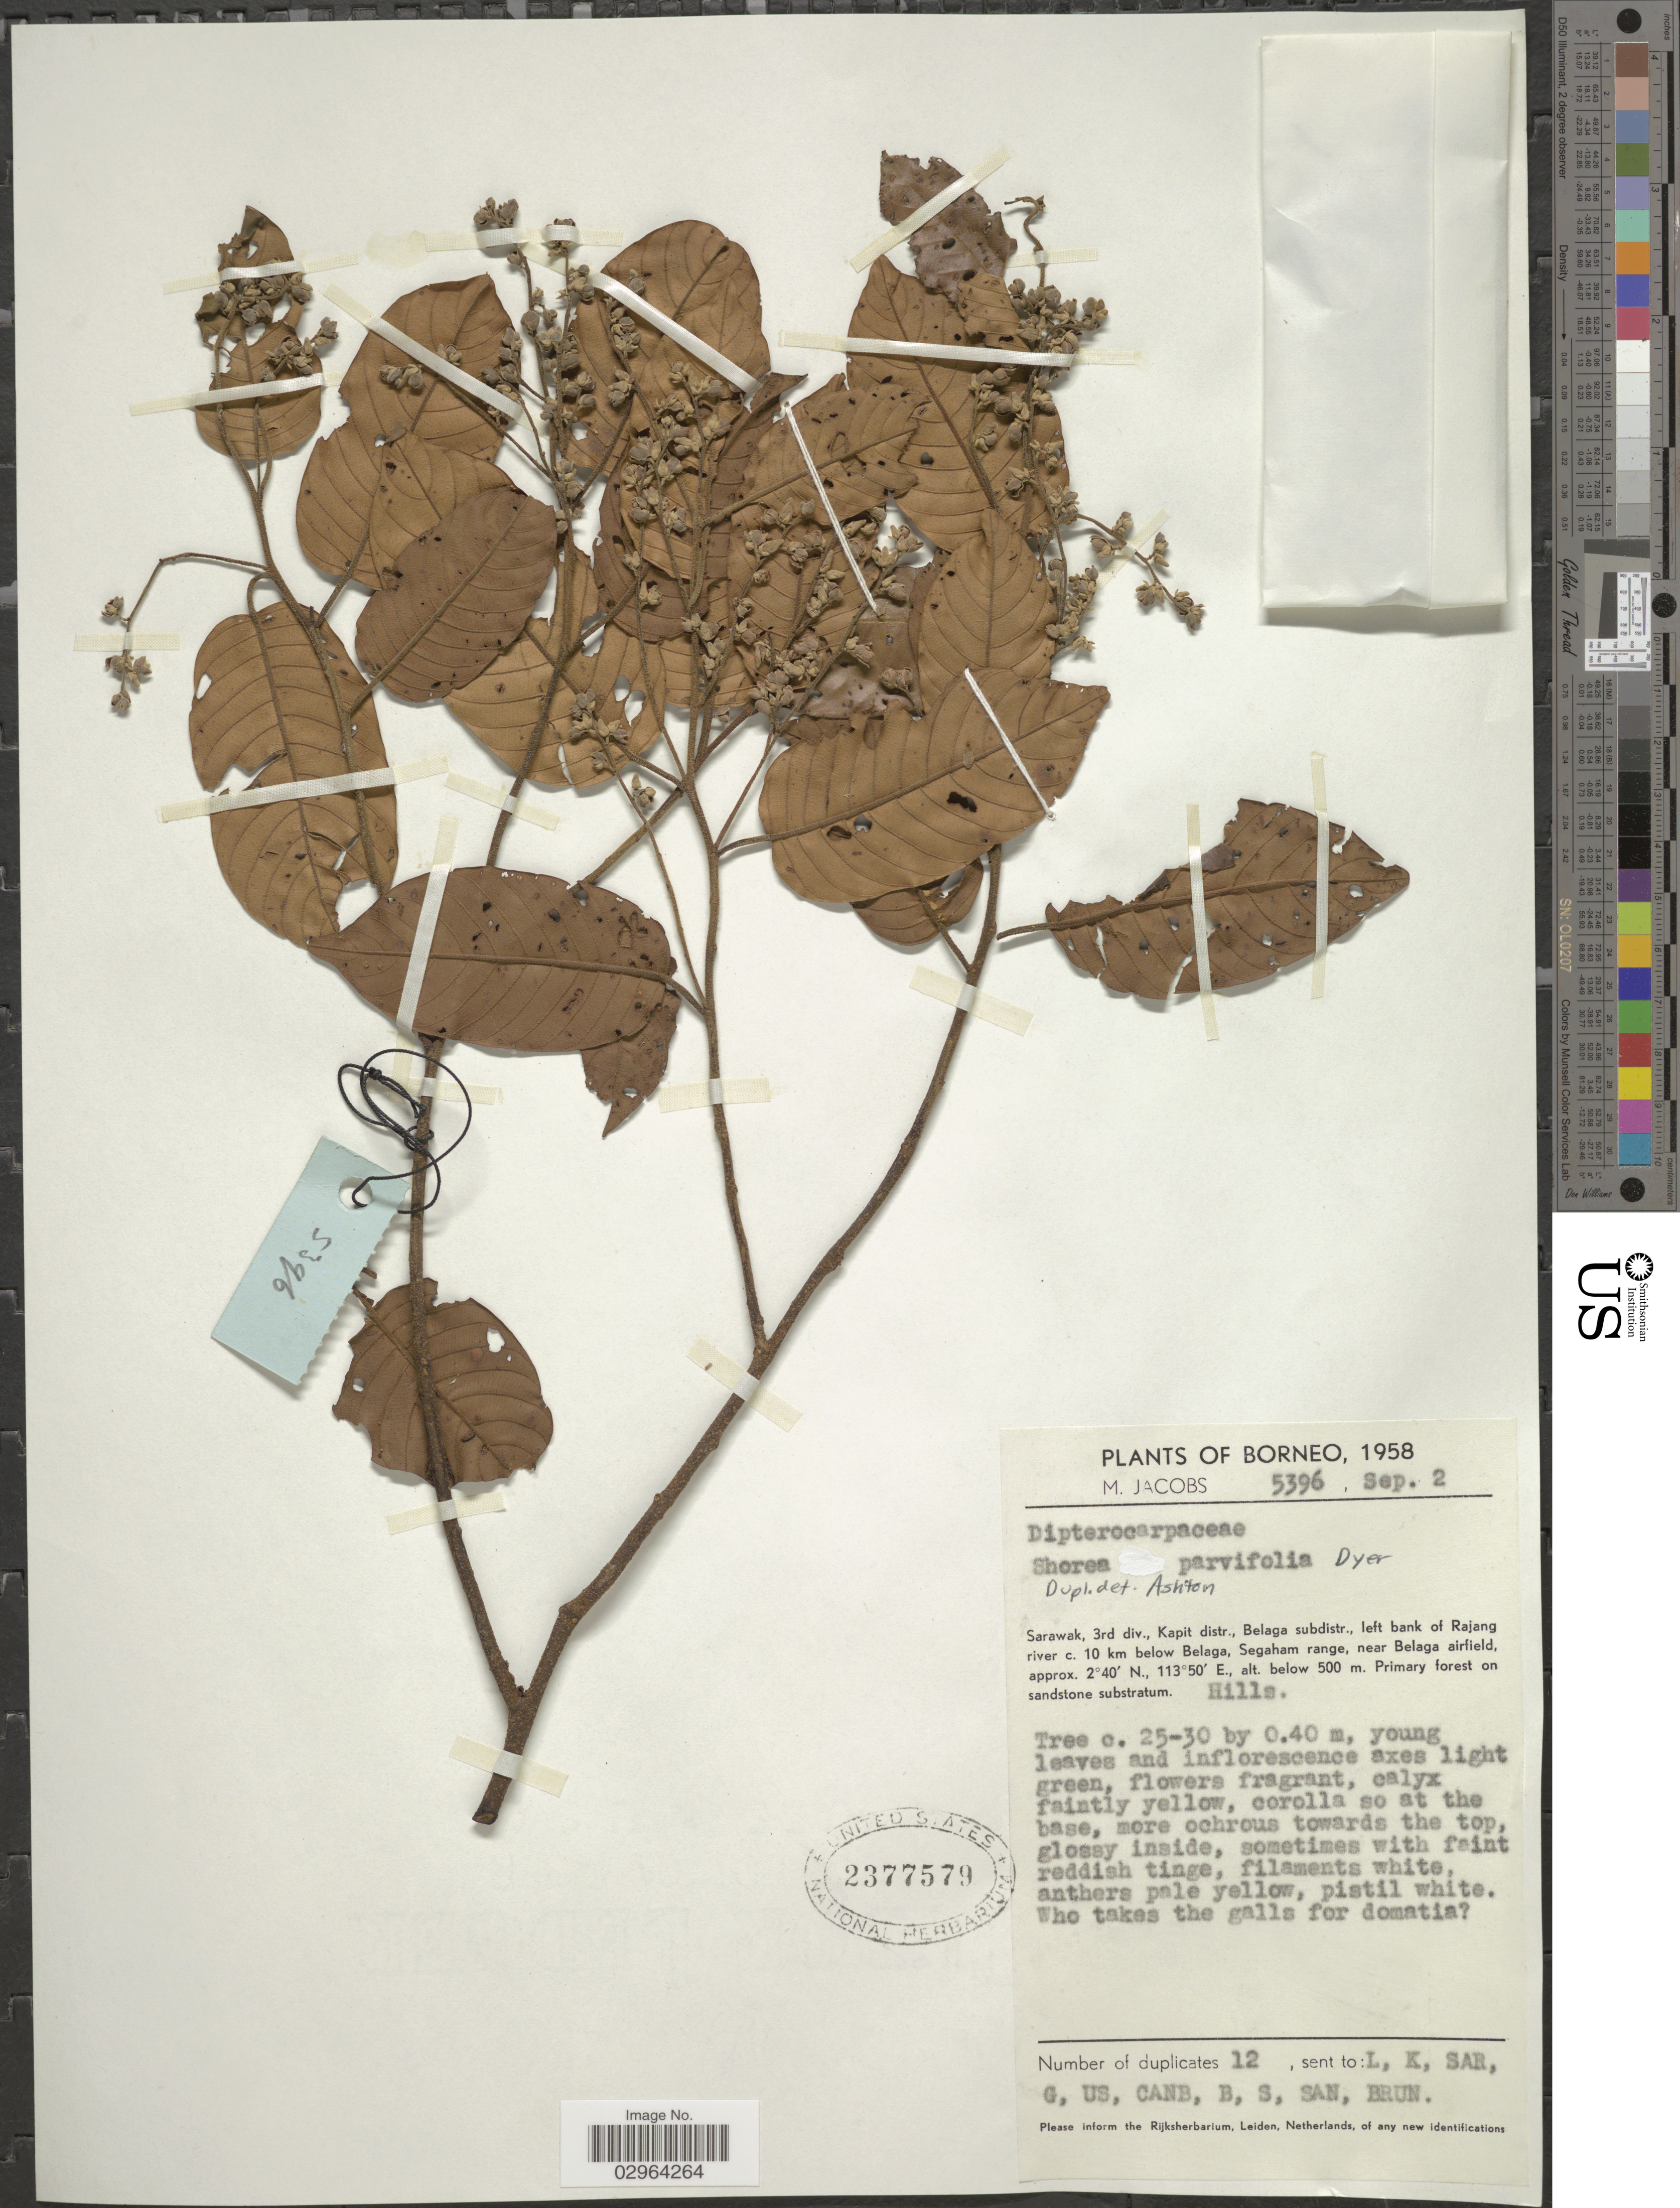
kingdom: Plantae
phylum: Tracheophyta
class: Magnoliopsida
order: Malvales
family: Dipterocarpaceae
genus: Rubroshorea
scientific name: Rubroshorea parvifolia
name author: (Dyer) P.S. Ashton & J. Heck.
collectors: M. Jacobs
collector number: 5396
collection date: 1958-09-02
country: Malaysia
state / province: Sarawak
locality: Borneo. 3rd div., Kapit distr., Belaga subdistr., left bank of Rajang river c. 10 km below Belaga, Segaham range, near Belaga airfield.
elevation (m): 500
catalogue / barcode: US 2377579